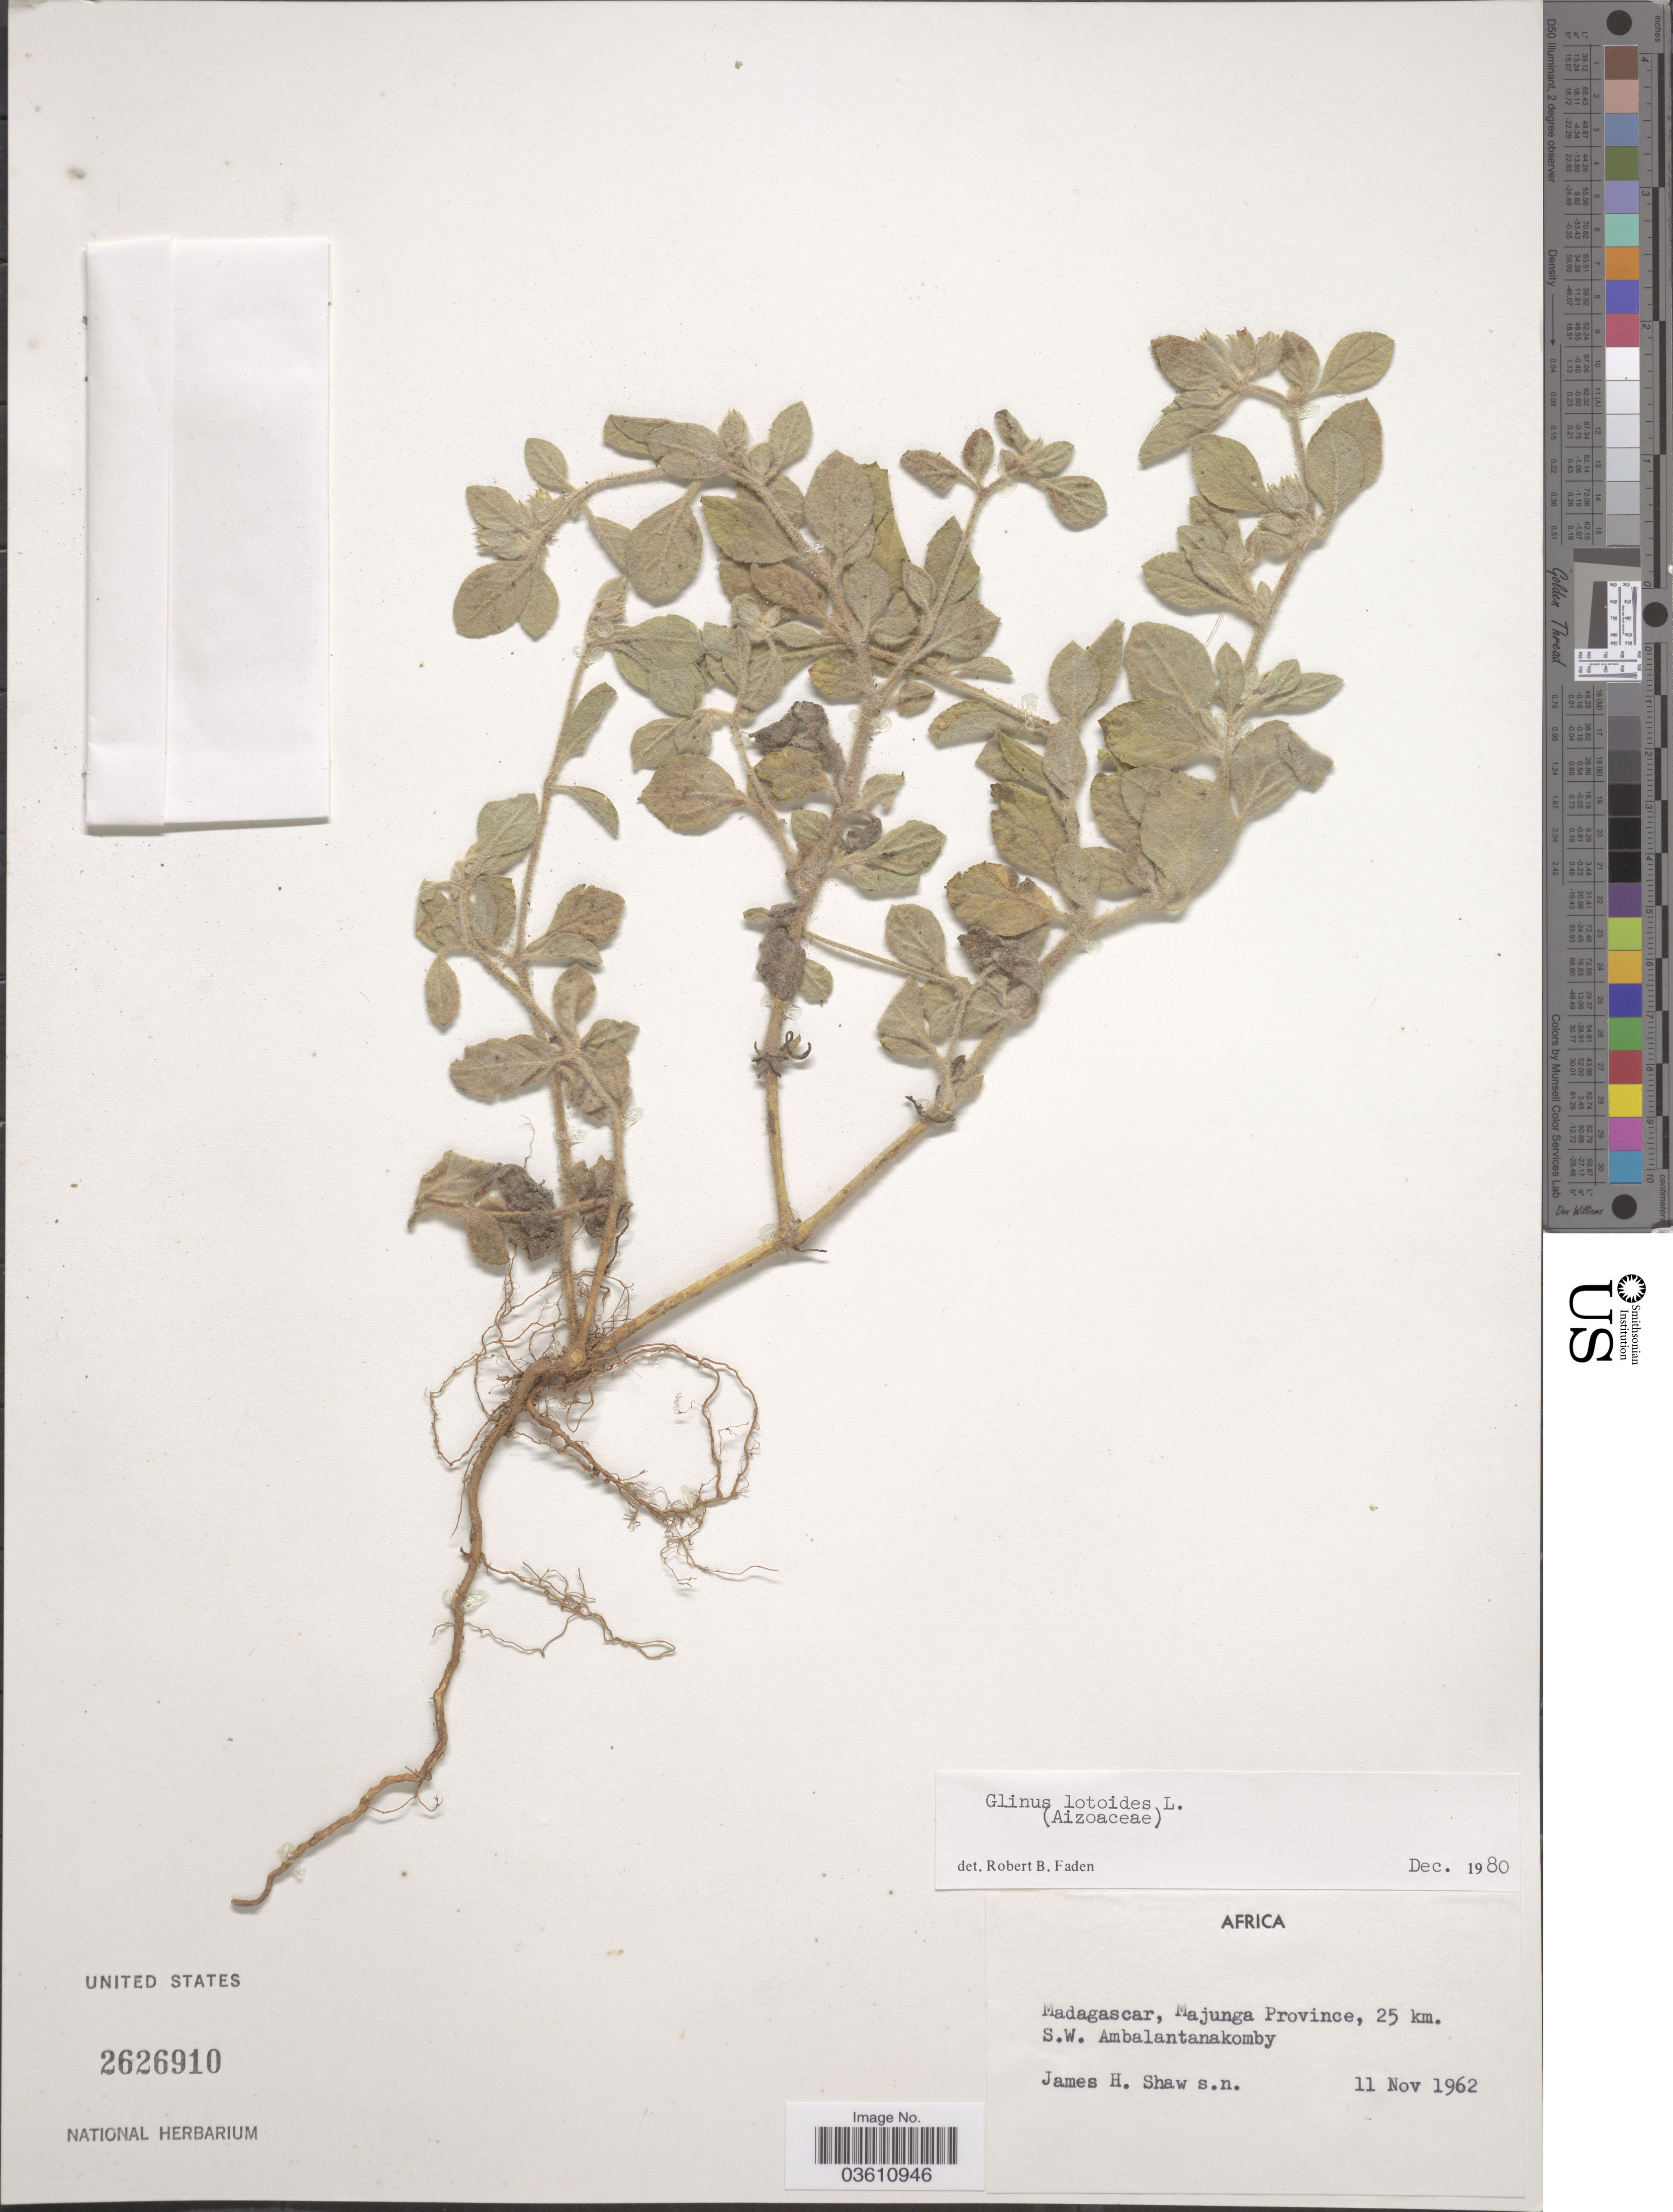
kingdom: Plantae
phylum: Tracheophyta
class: Magnoliopsida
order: Caryophyllales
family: Molluginaceae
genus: Glinus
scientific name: Glinus lotoides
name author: L.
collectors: J. H. Shaw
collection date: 1962-11-11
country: Madagascar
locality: Majunga Province, 25 km. S.W. Ambalantanakomby.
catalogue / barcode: US 2626910